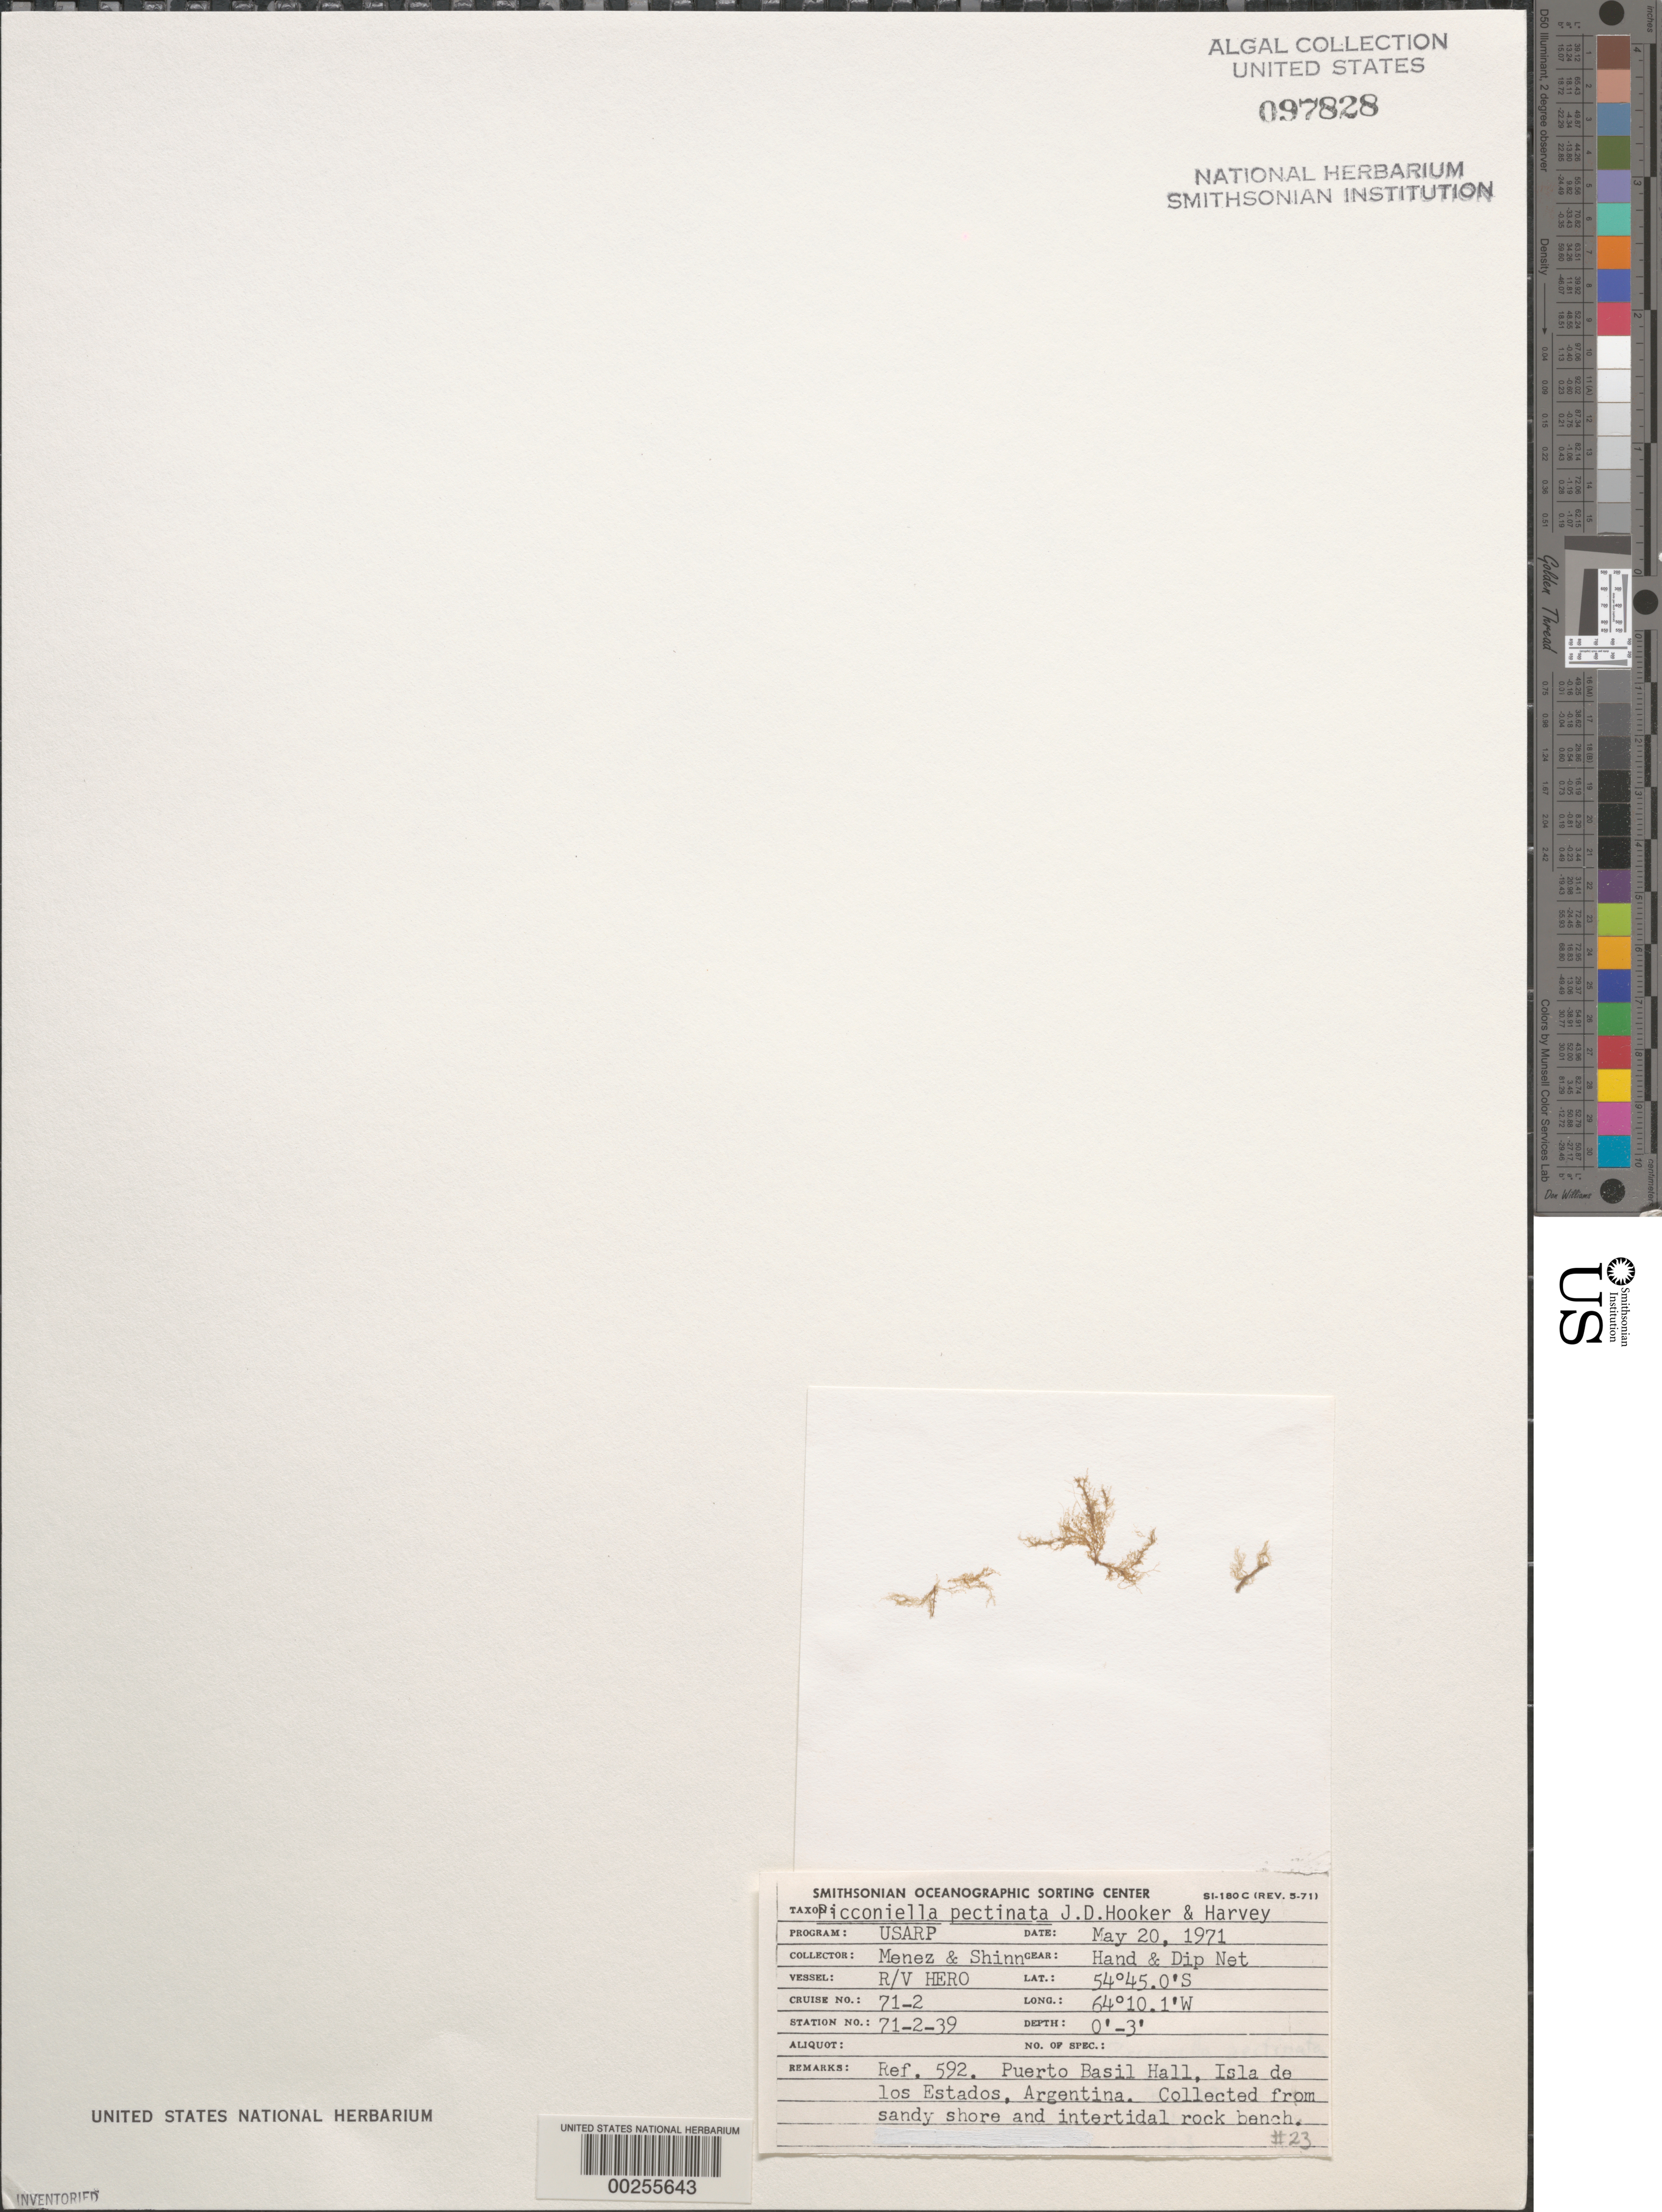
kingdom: Plantae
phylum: Rhodophyta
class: Florideophyceae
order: Ceramiales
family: Rhodomelaceae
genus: Picconiella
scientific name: Picconiella pectinata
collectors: Meñez & -. Shinn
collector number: Station 71-2-39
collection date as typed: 20 May 1971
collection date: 1971-05-20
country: Argentina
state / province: Tierra del Fuego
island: Isla de los Estados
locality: Puerto Basil Hall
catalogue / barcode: US 97828